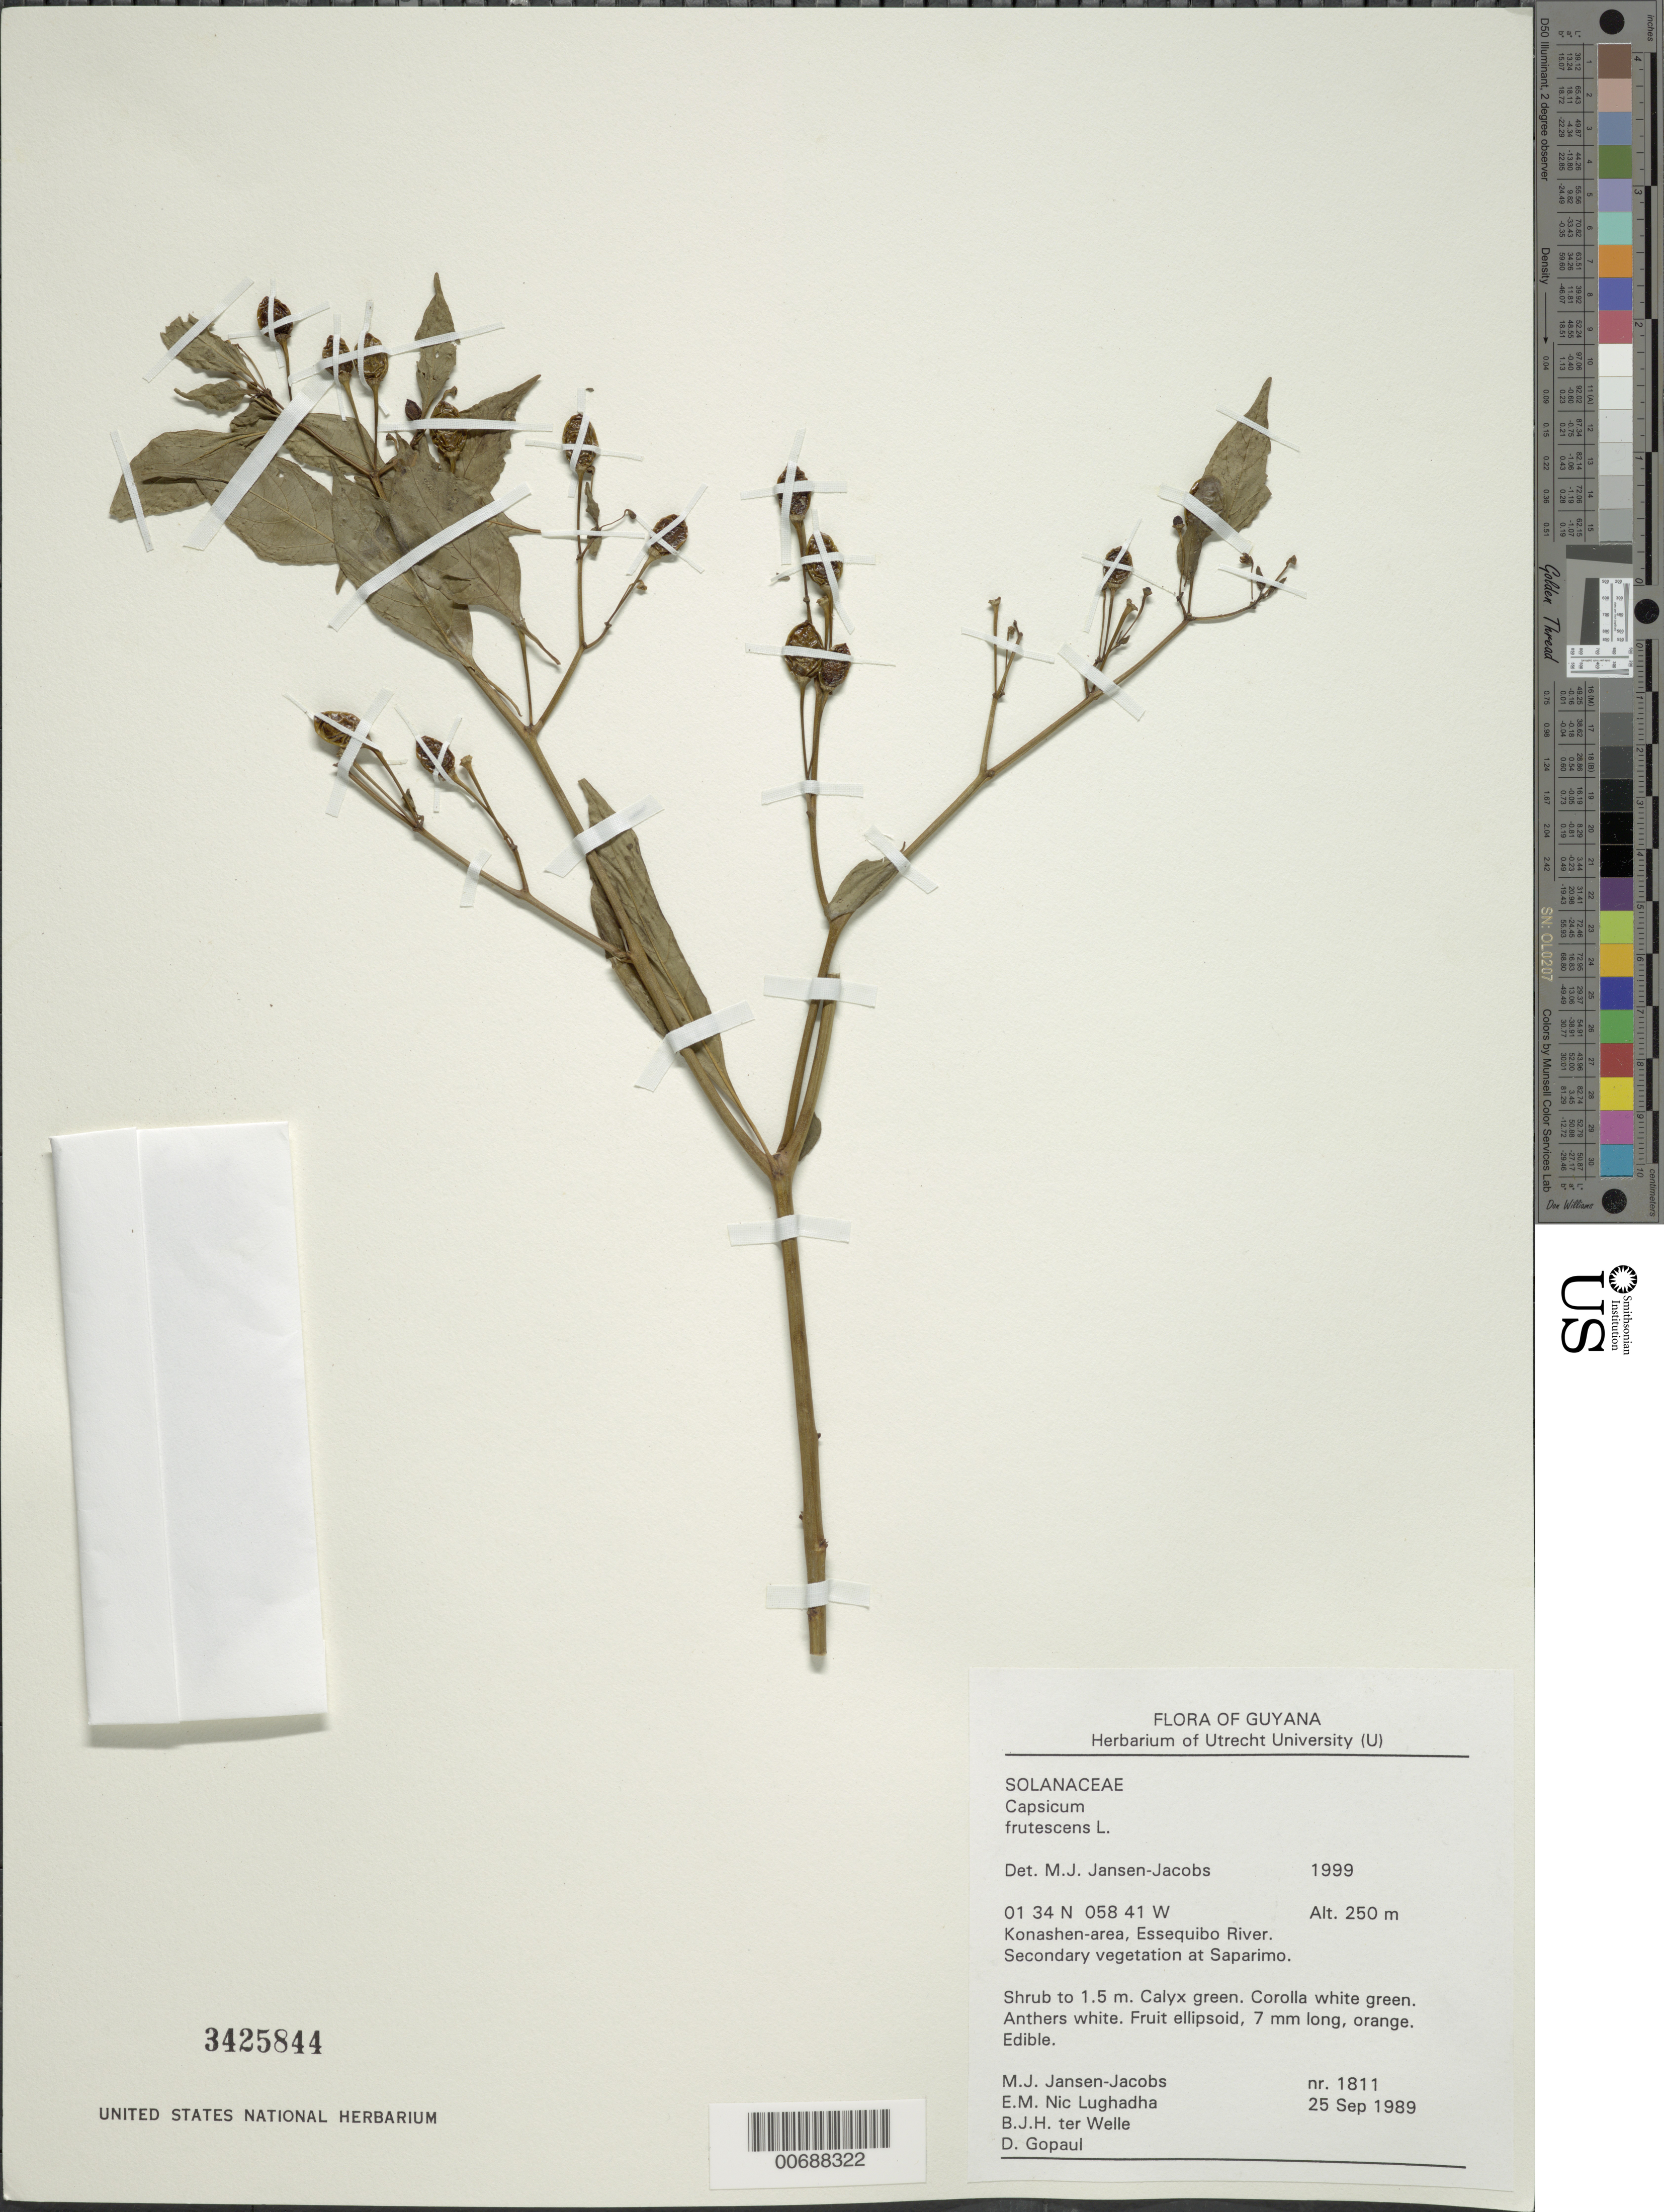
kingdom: Plantae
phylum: Tracheophyta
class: Magnoliopsida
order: Solanales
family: Solanaceae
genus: Capsicum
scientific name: Capsicum frutescens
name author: L.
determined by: Jansen-Jacobs, M. J., (U), Nationaal Herbarium Nederland, Utrecht University branch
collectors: M. J. Jansen-Jacobs, E. Nic Lughadha, B. Welle & D. Gopaul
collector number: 1811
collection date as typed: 25-Sep-89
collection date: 1989-09-25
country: Guyana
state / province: U. Takutu-U. Essequibo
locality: Konashen-area, Essequibo River at Saparimo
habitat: Secondary vegetation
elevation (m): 250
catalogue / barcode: US 3425844